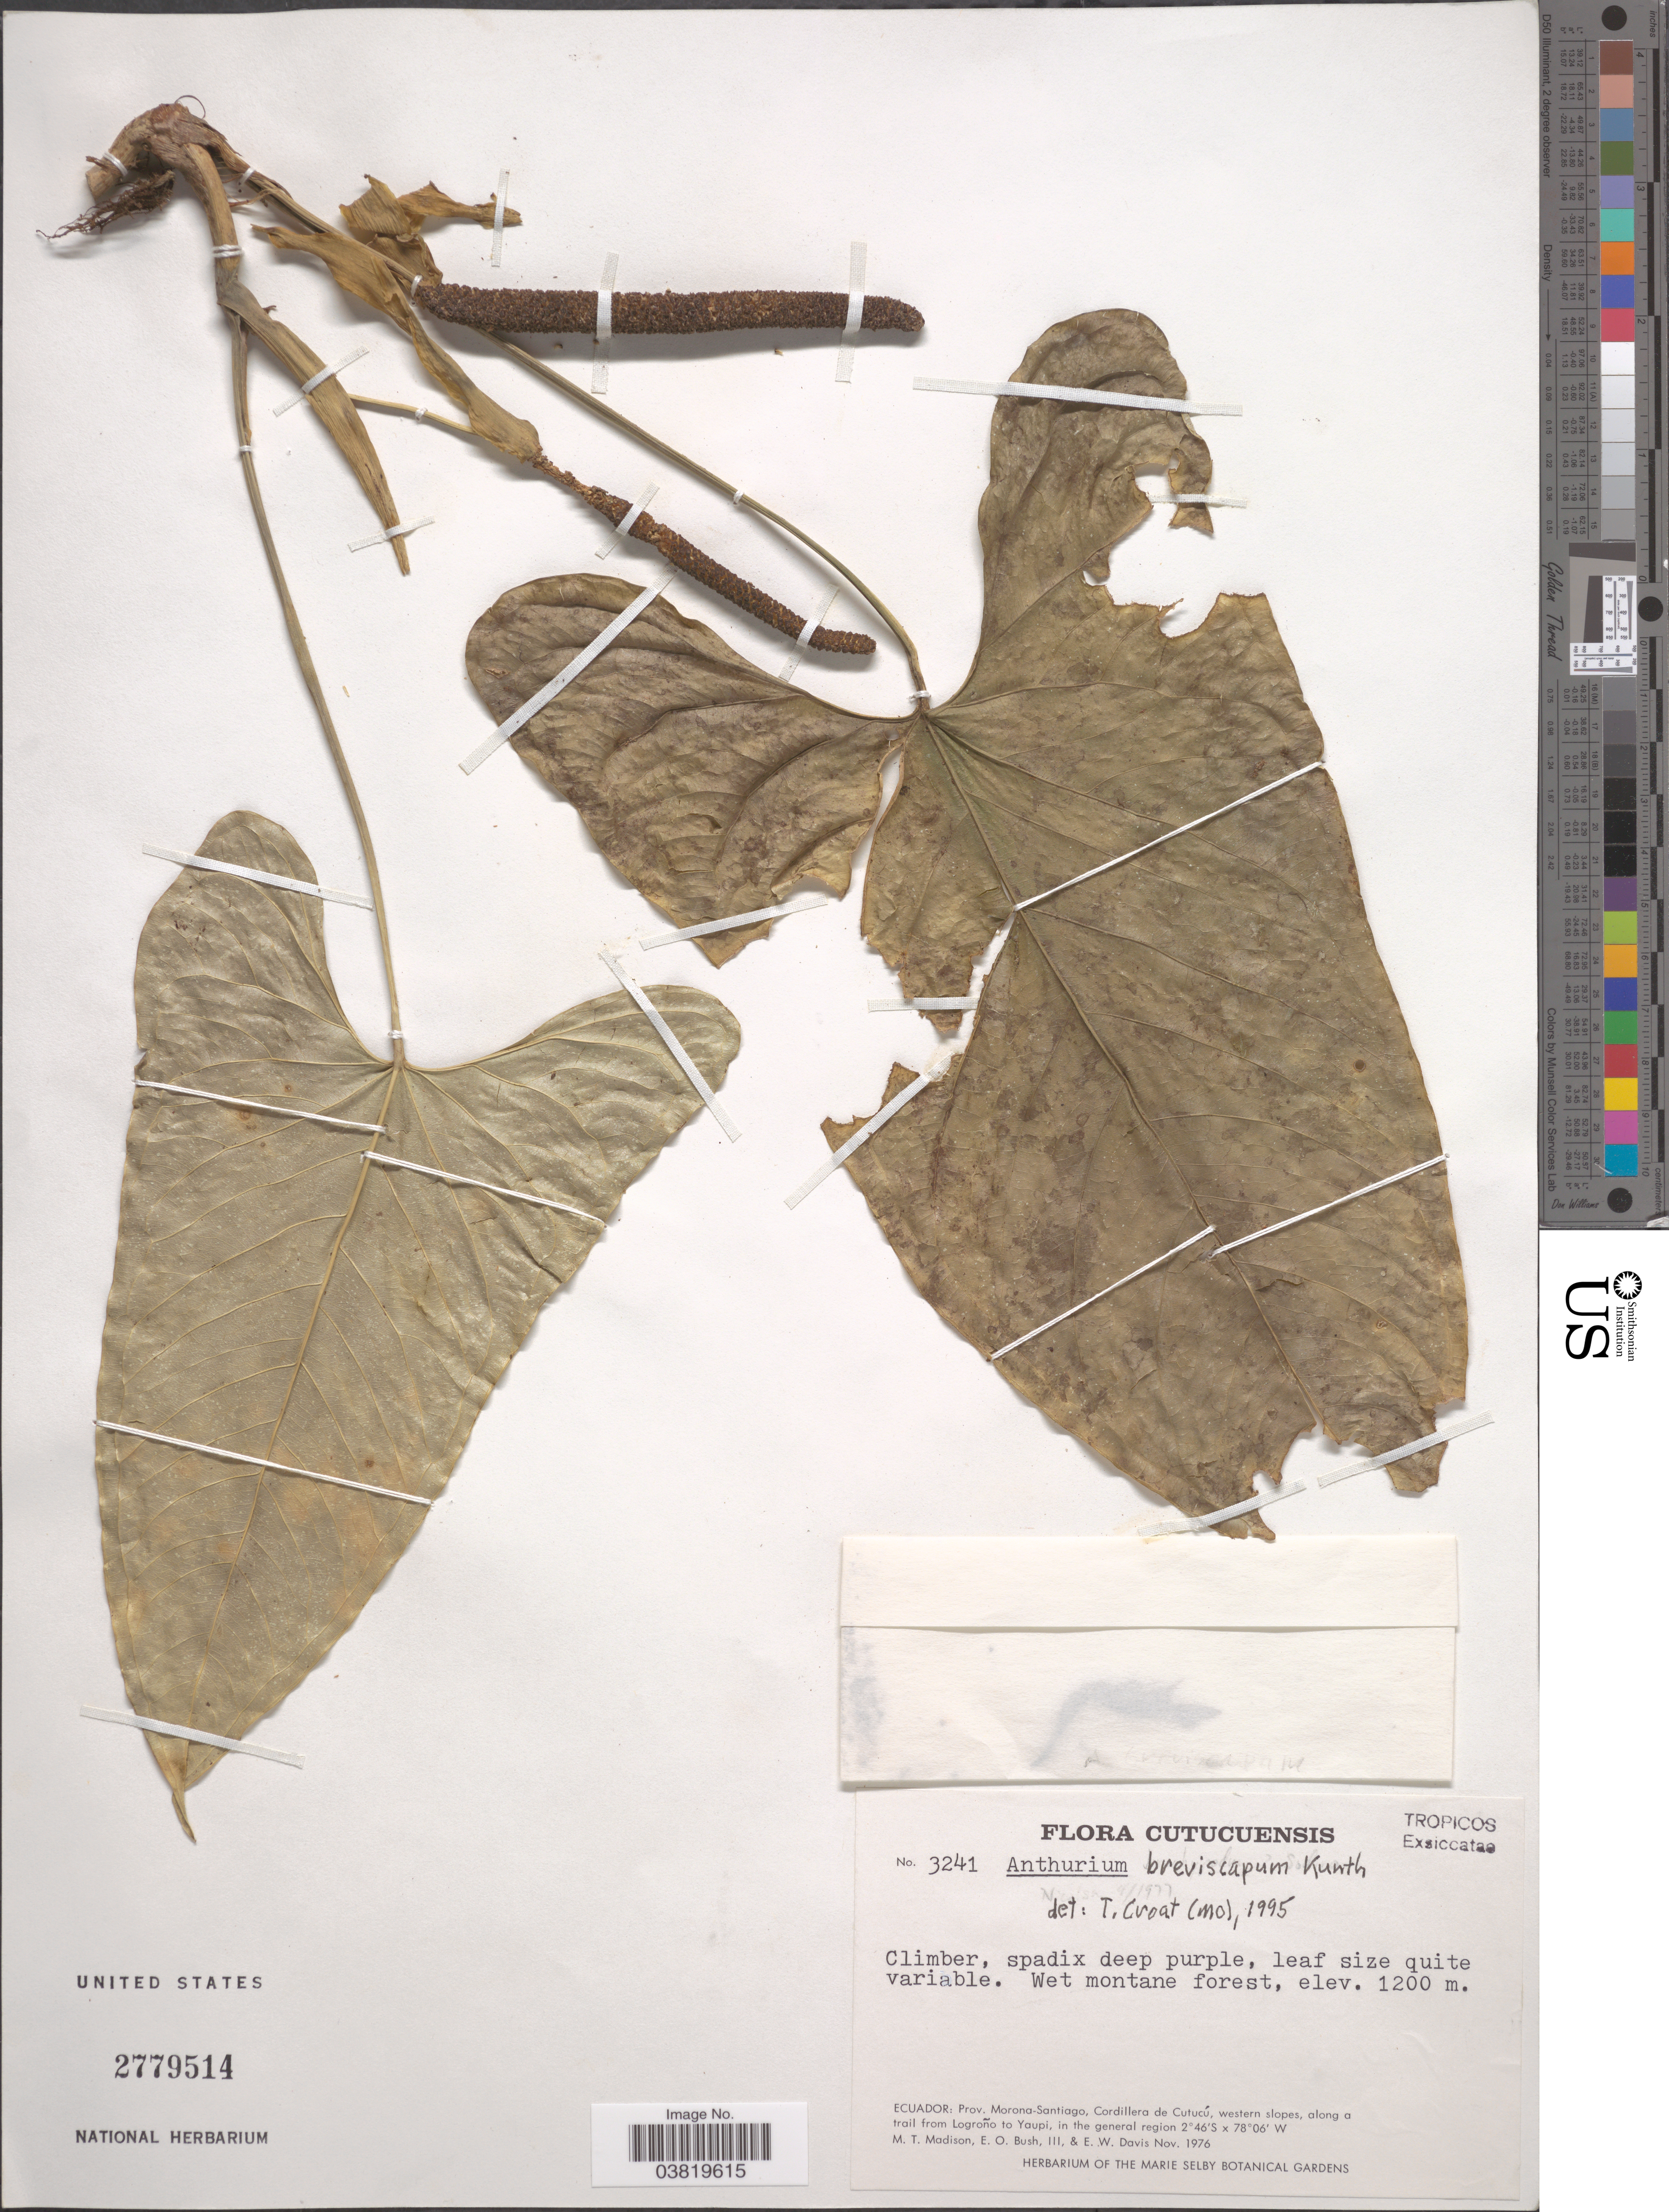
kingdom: Plantae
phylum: Tracheophyta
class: Liliopsida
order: Alismatales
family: Araceae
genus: Anthurium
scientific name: Anthurium breviscapum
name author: Kunth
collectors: M. T. Madison, E. O. Bush & E. W. Davis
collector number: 3241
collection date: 1976-11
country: Ecuador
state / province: Morona-Santiago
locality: Cutucuensis. Cordillera de Cutucú, western slopes, along a trail from Logroño to Yaupi, in the general region.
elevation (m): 1200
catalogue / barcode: US 2779514